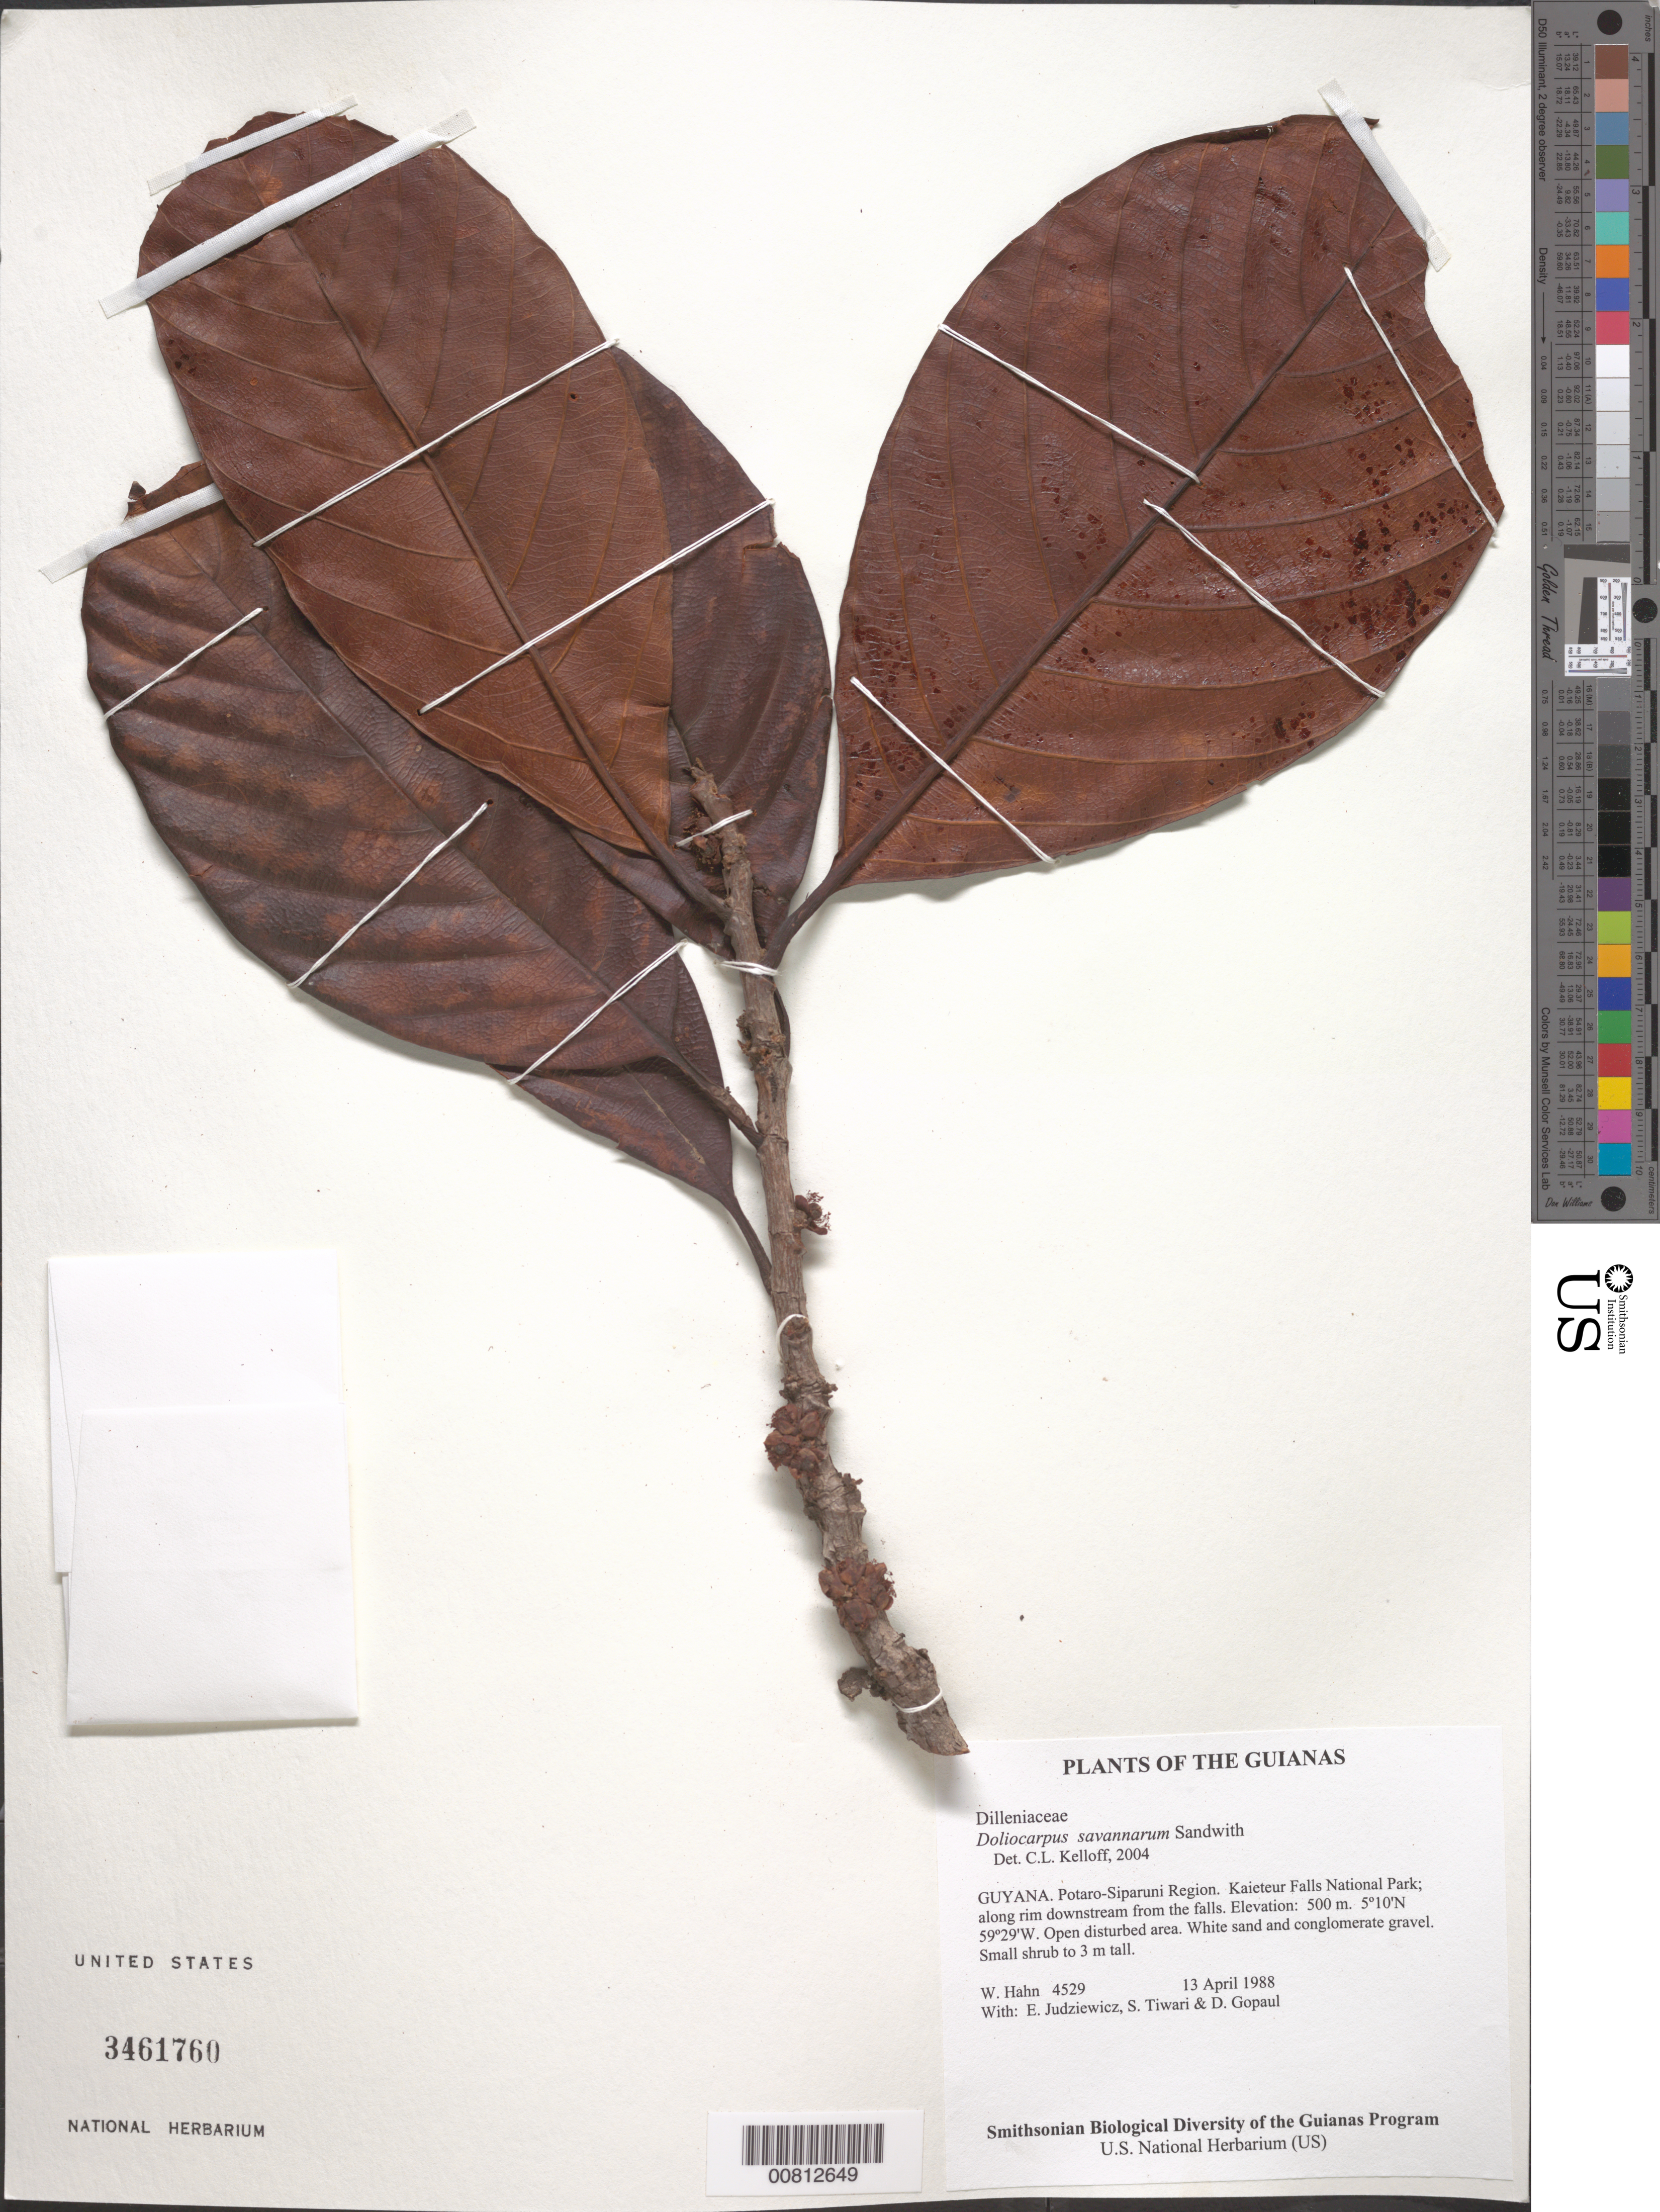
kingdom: Plantae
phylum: Tracheophyta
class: Magnoliopsida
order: Dilleniales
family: Dilleniaceae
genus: Doliocarpus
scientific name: Doliocarpus savannarum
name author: Sandwith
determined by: Kelloff, Carol L., (US), Smithsonian Institution - National Museum of Natural History (UNITED STATES)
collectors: W. Hahn, E. J. Judziewicz, S. Tiwari & D. Gopaul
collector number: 4529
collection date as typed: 13 April 1988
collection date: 1988-04-13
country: Guyana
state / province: Potaro-Siparuni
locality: Kaieteur Falls National Park; along rim downstream from the falls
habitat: Open disturbed area. White sand and conglomerate gravel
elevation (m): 500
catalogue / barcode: US 3461760